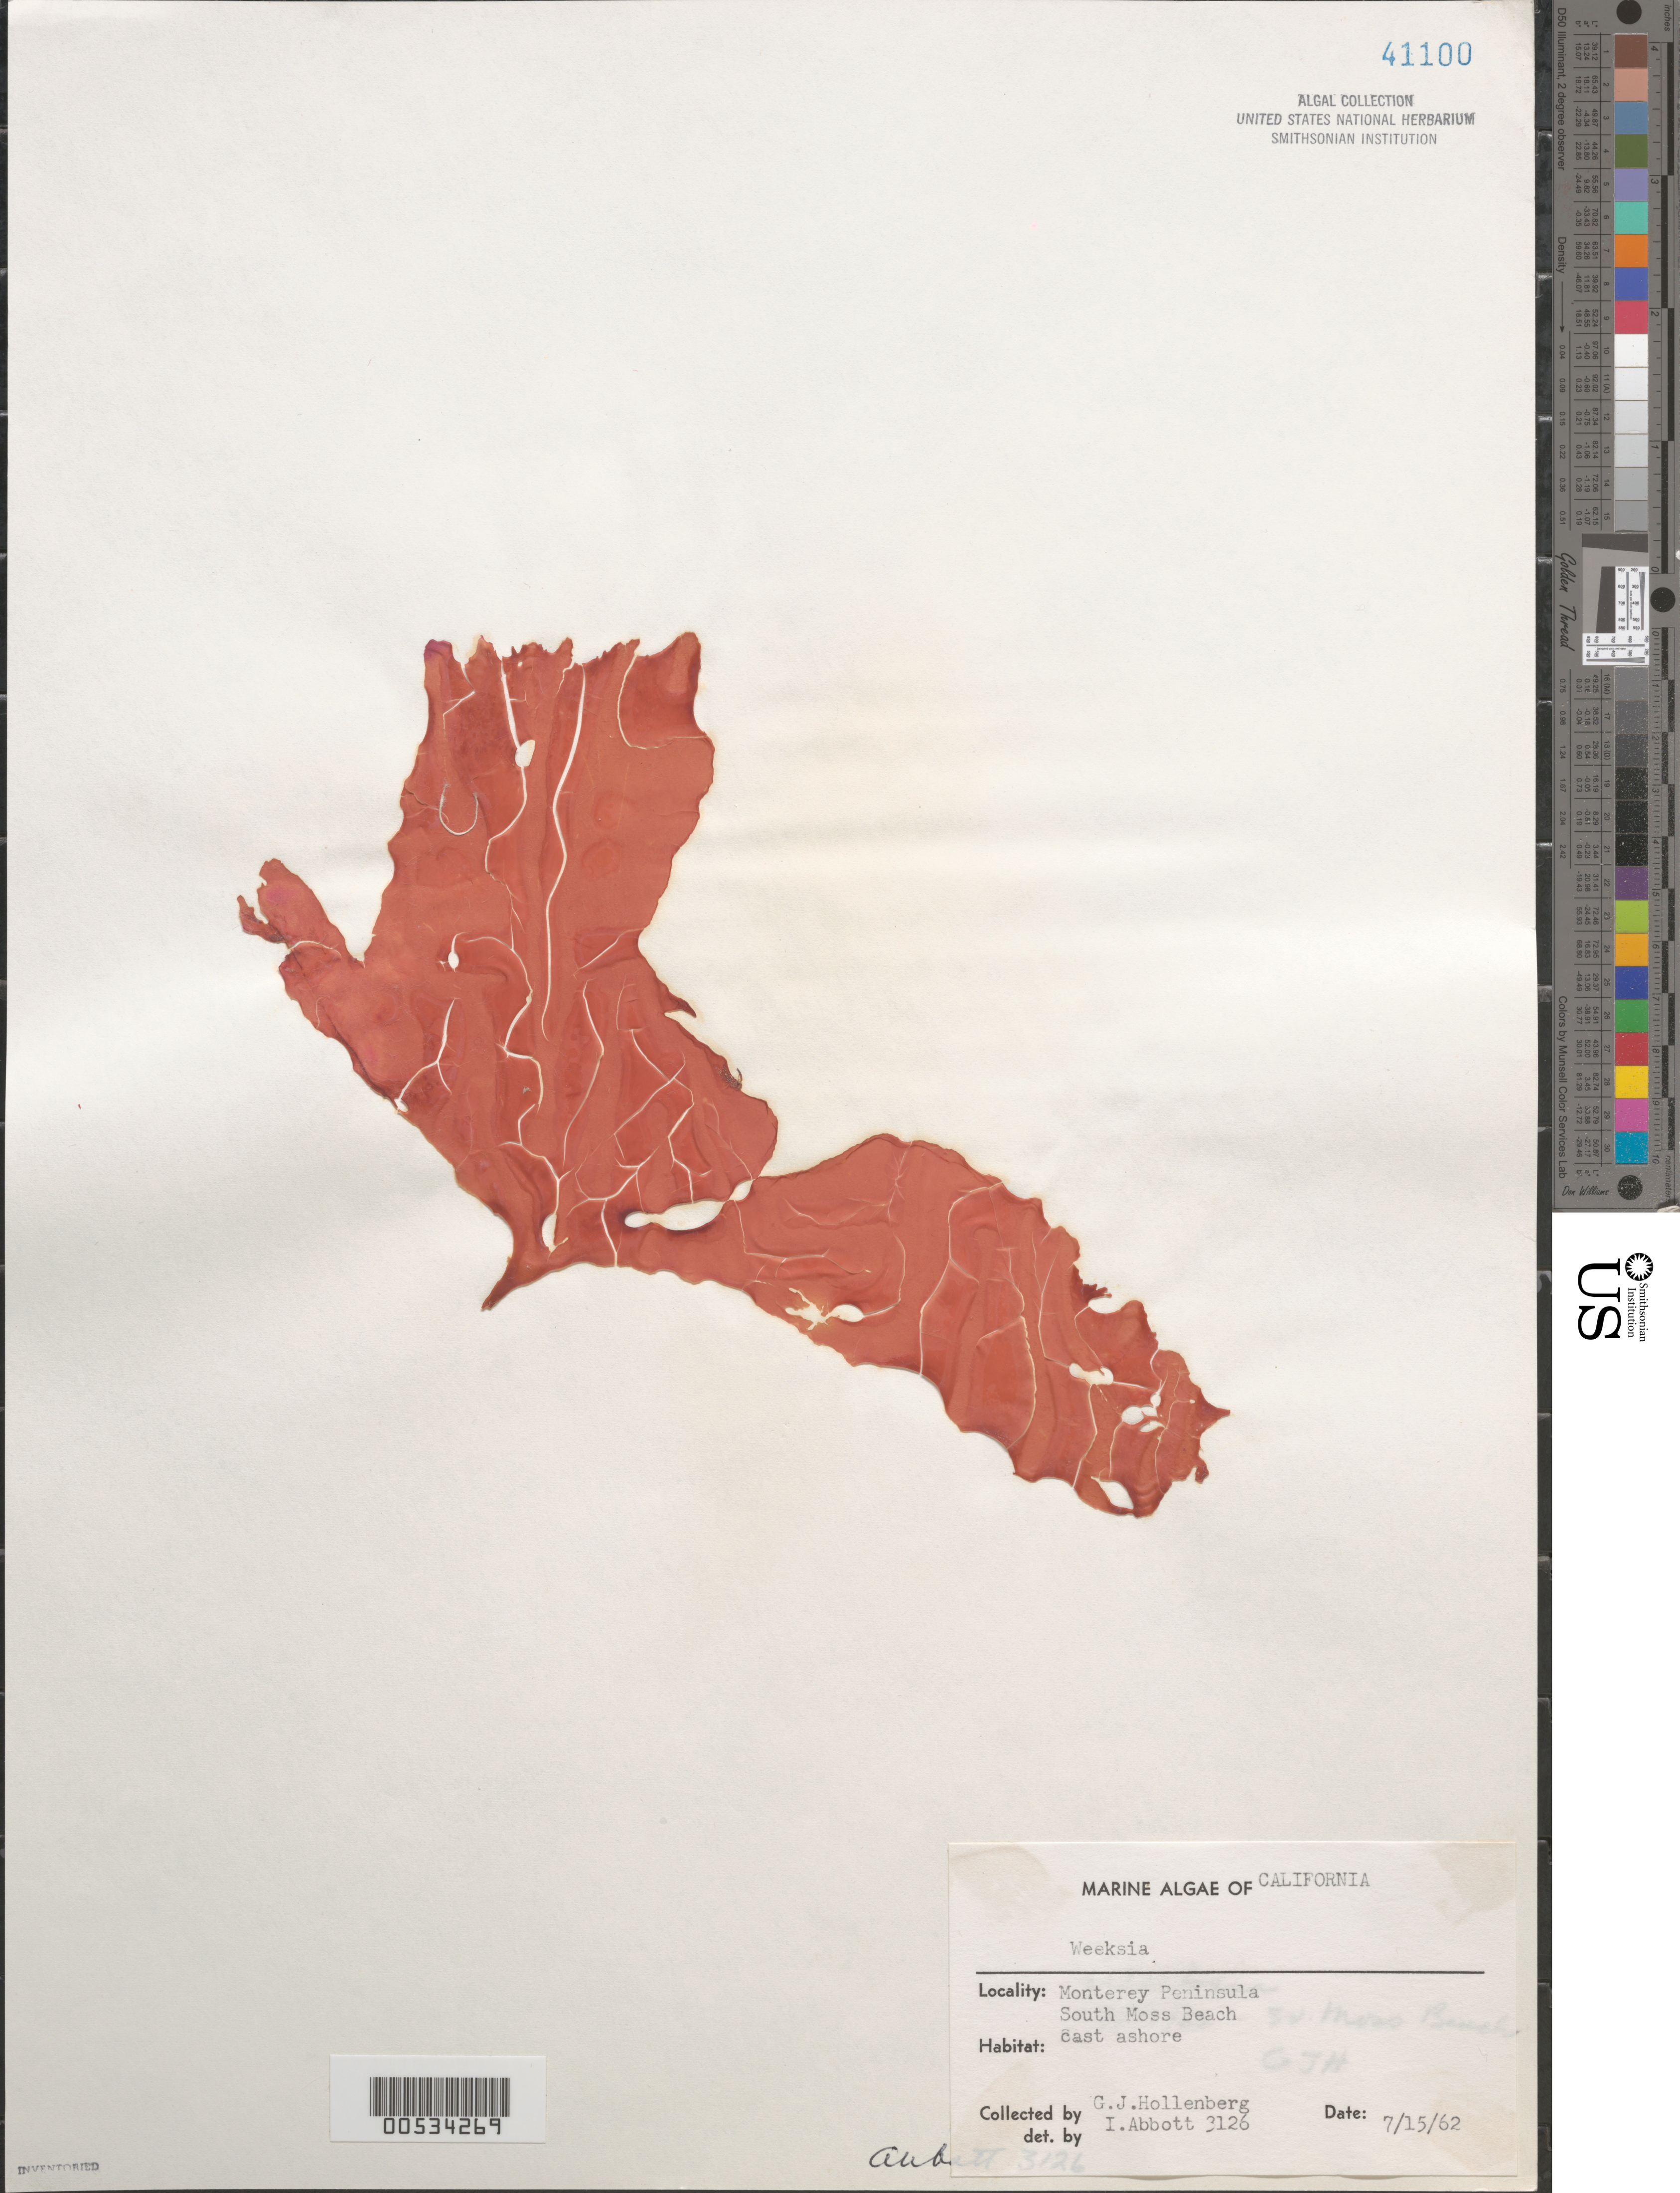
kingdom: Plantae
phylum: Rhodophyta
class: Florideophyceae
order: Gigartinales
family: Dumontiaceae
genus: Weeksia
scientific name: Weeksia sp.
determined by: Abbott, Isabella A.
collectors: G. Hollenberg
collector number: IAA 3126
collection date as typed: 15 Jul 1962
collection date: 1962-07-15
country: United States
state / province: California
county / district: Monterey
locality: Moss Beach, Monterey Peninsula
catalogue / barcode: US 41100